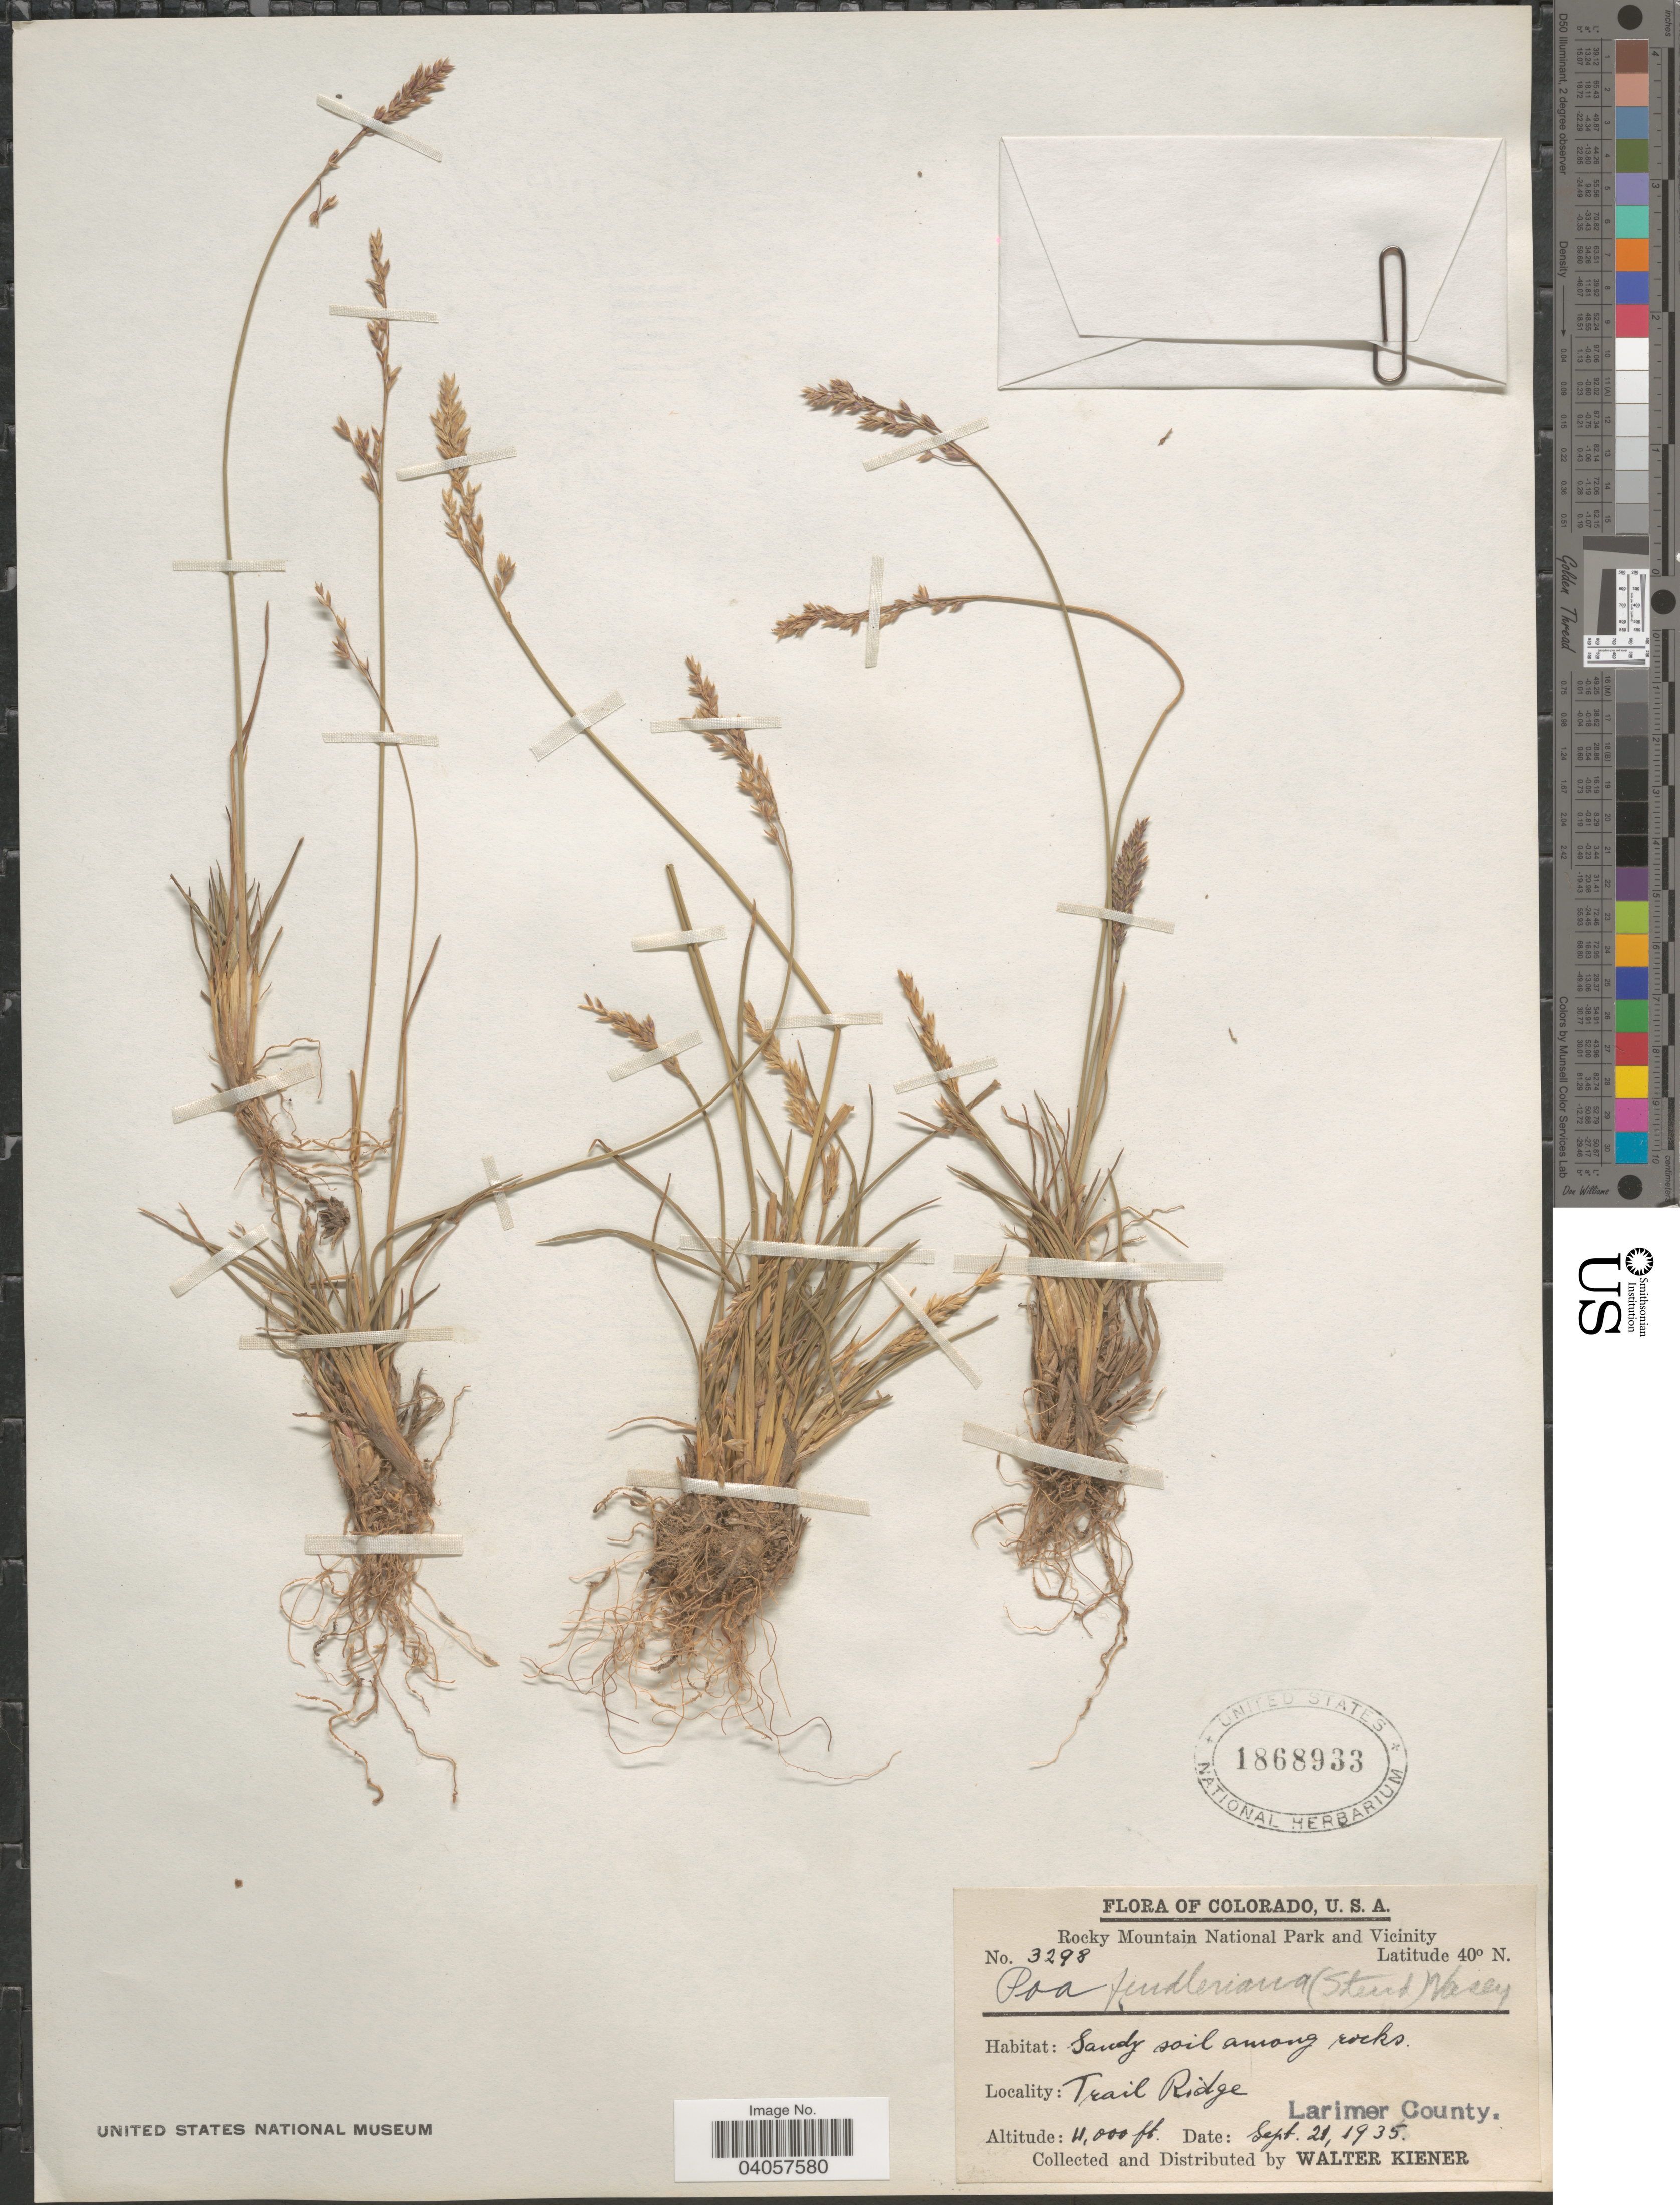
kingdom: Plantae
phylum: Tracheophyta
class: Liliopsida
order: Poales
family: Poaceae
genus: Poa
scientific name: Poa fendleriana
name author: (Steud.) Vasey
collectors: W. Kiener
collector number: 3298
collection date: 1935-09-21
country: United States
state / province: Colorado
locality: Rocky Mountain National Park and Vicinity. Trail Ridge. Larimer County.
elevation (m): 1219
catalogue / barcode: US 1868933